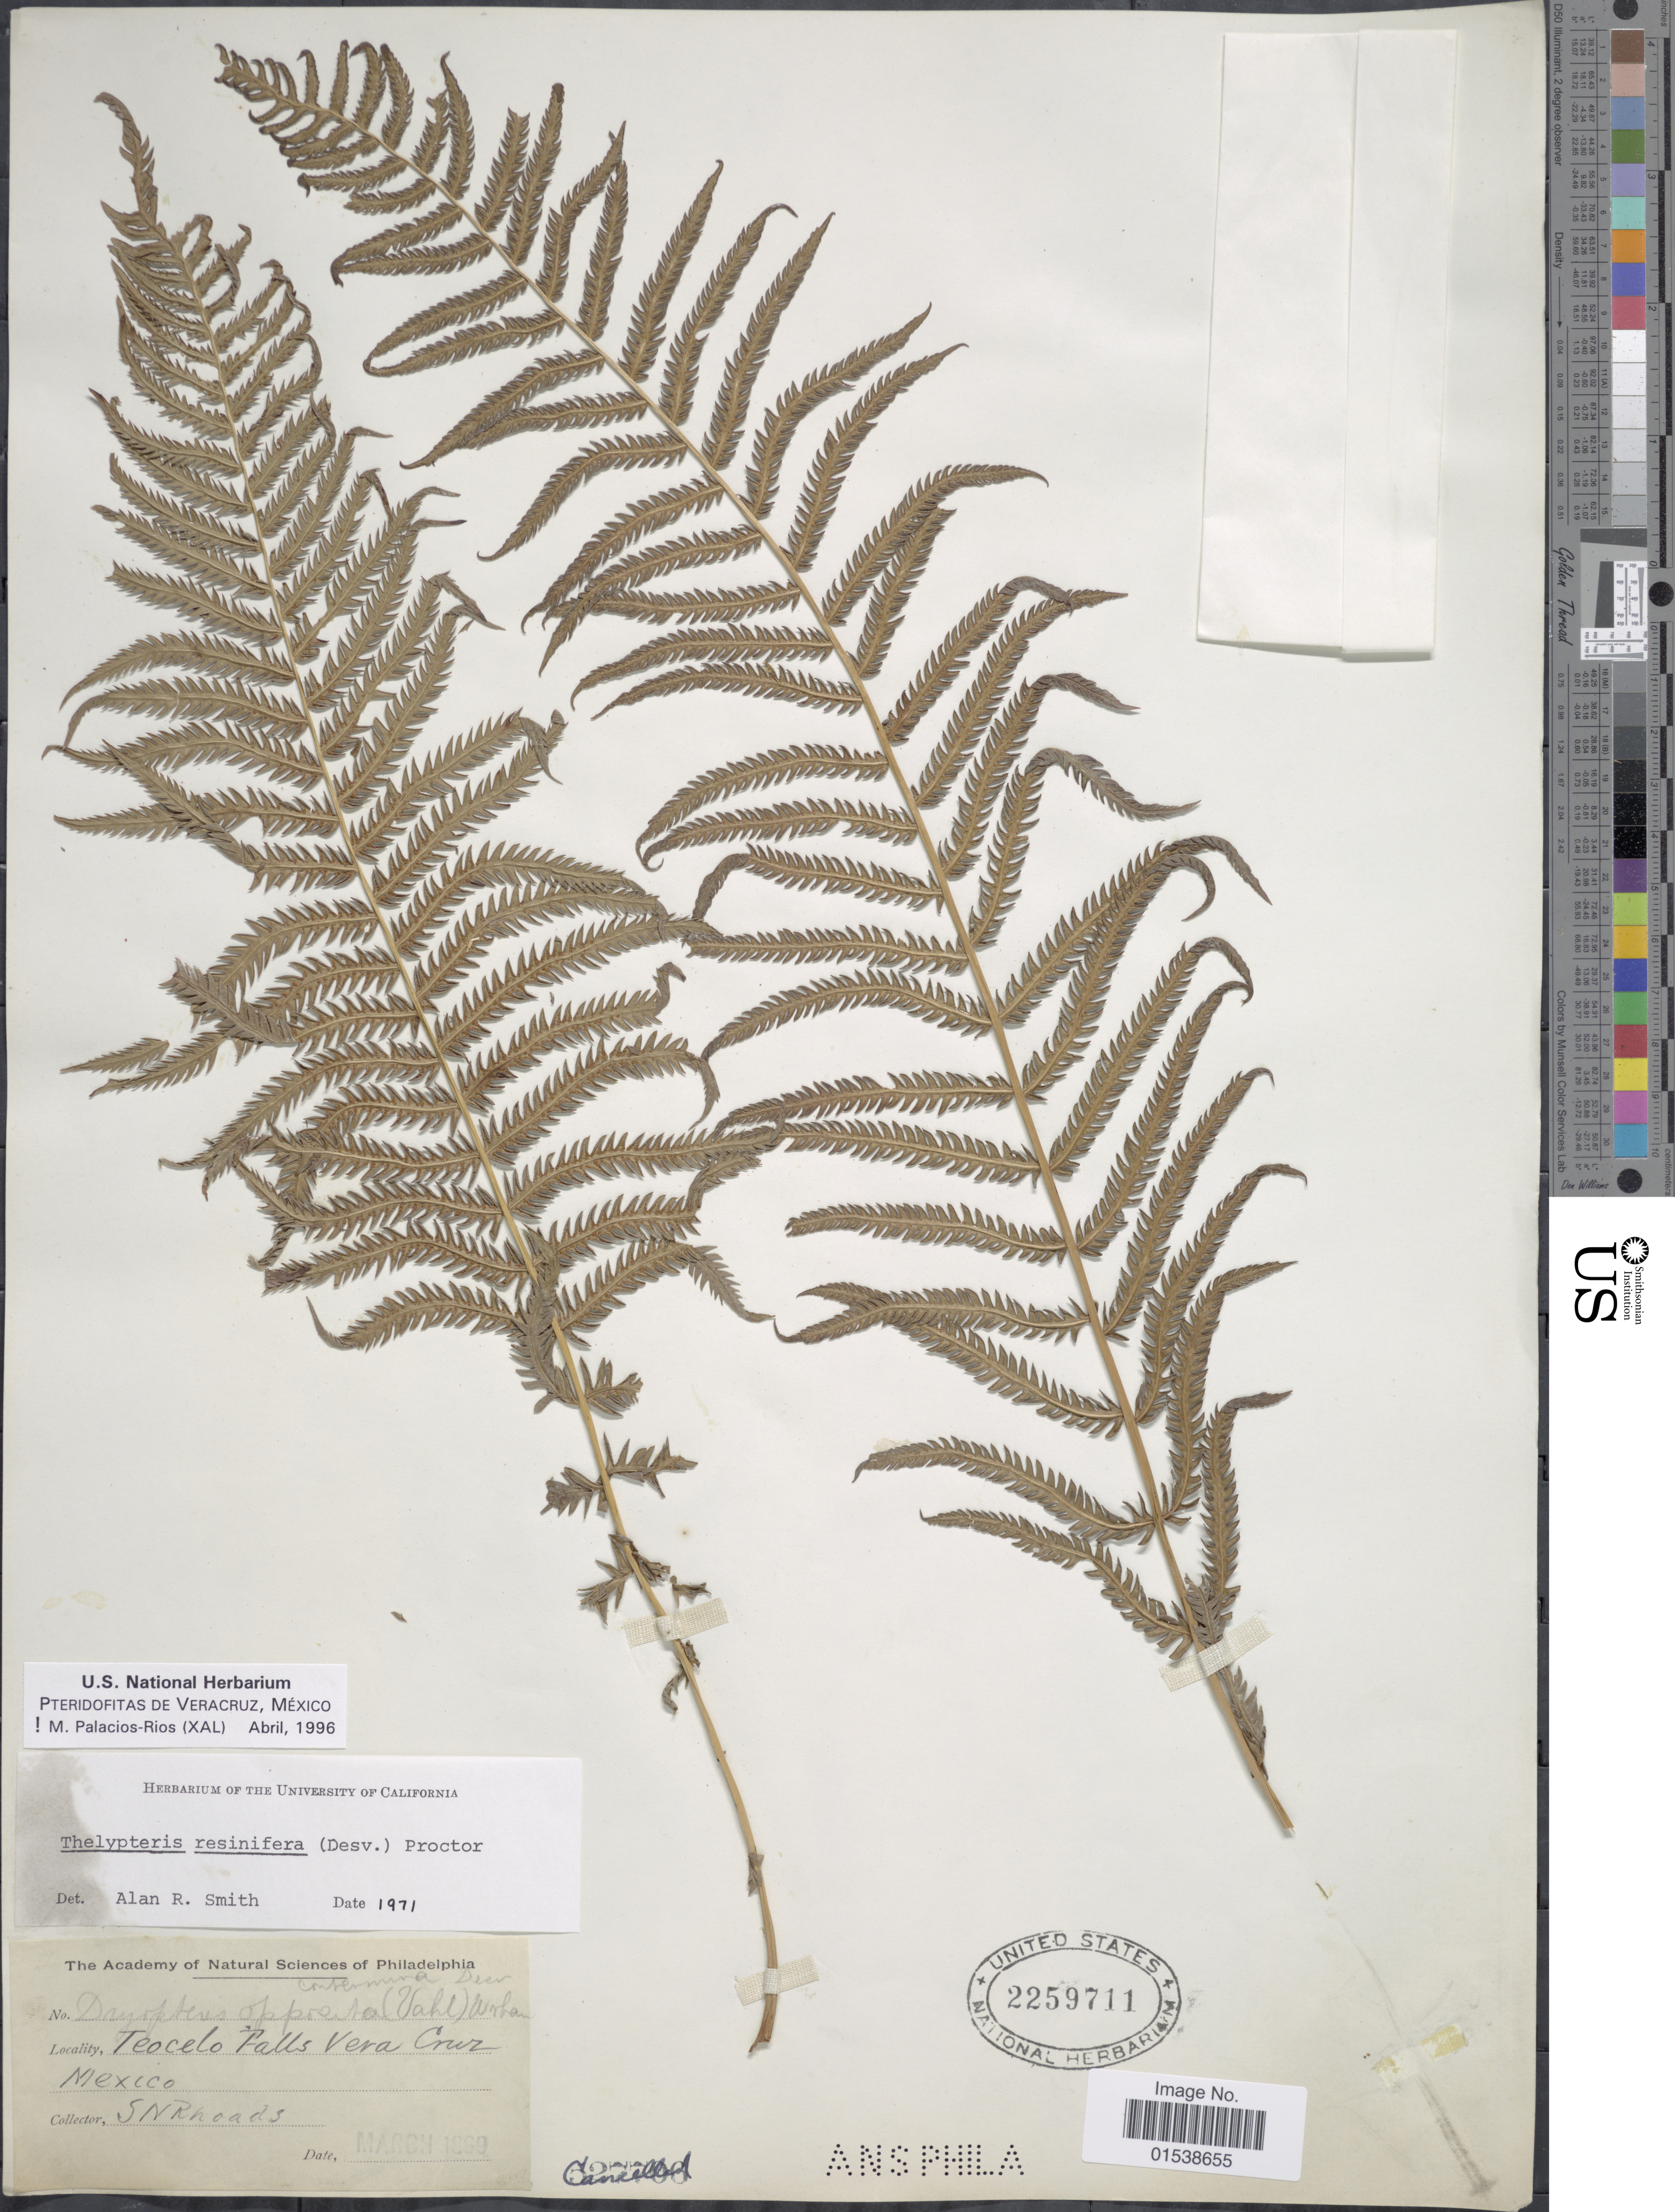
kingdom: Plantae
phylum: Tracheophyta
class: Polypodiopsida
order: Polypodiales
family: Thelypteridaceae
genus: Amauropelta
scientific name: Amauropelta resinifera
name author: (Desv.) Pic. Serm.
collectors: S. Rhoads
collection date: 1899-03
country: Mexico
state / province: Veracruz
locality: Teocelo Falls, Vera Cruz, Mexico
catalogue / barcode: US 2259711